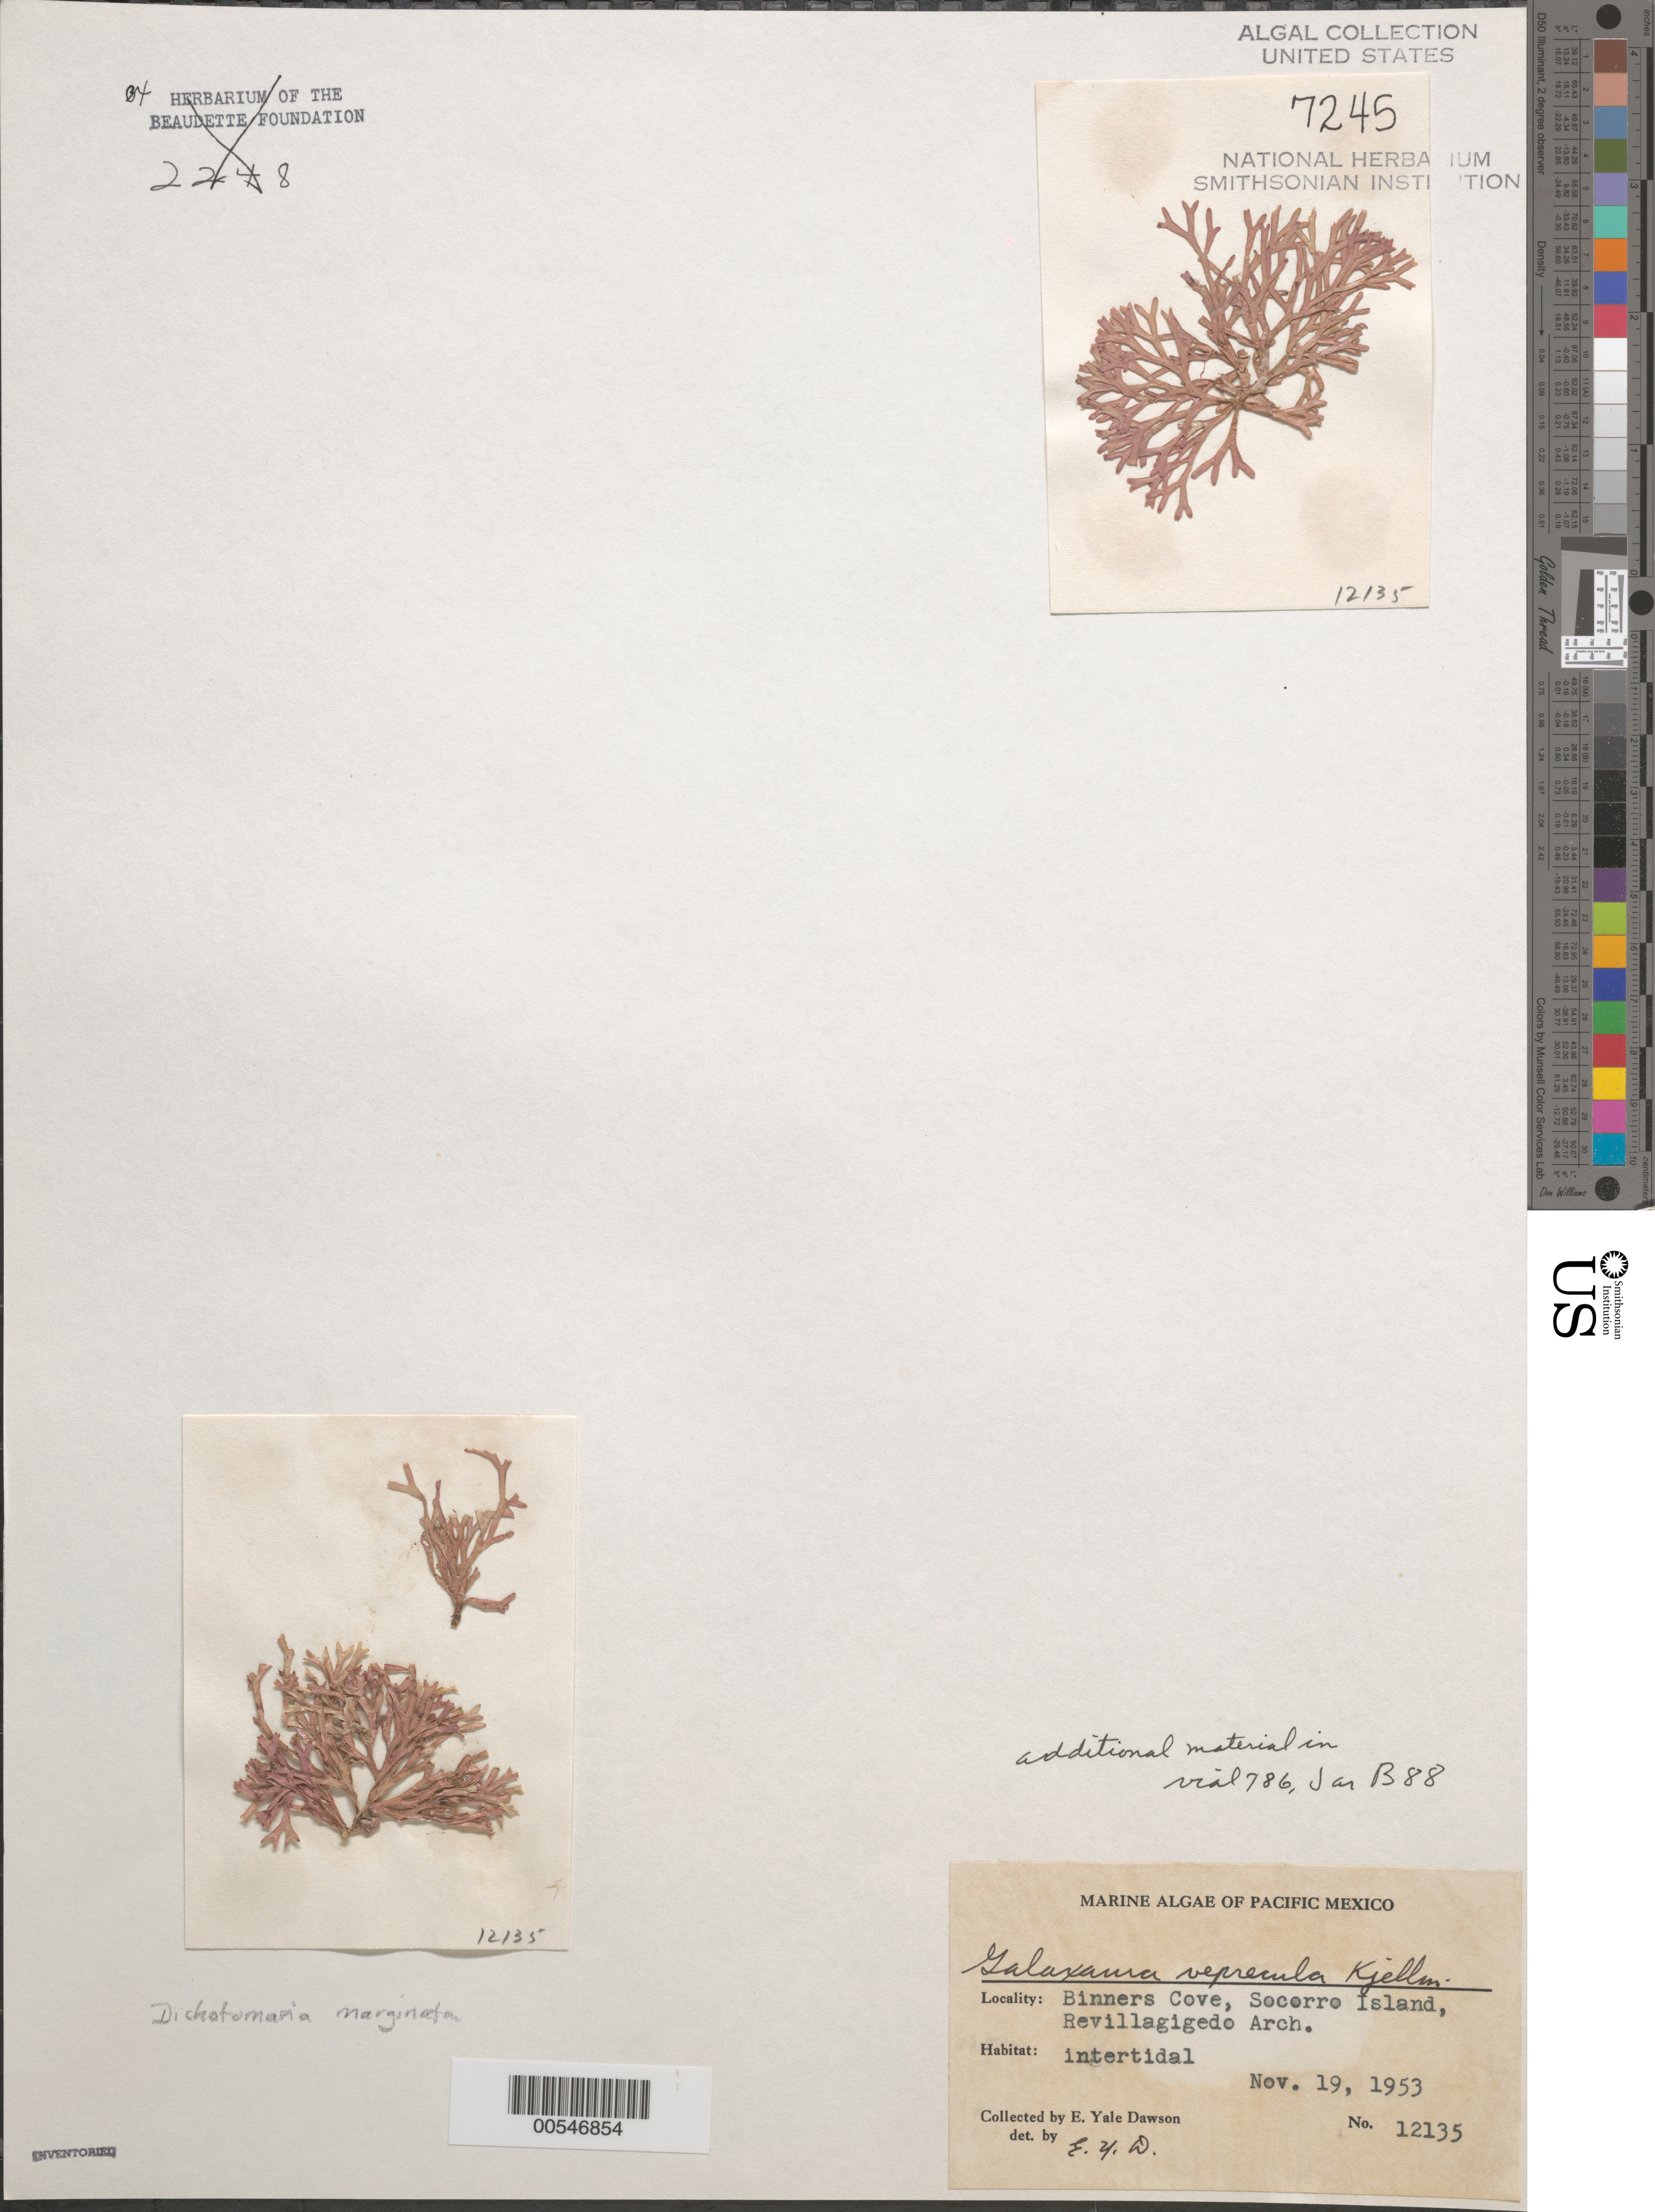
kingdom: Plantae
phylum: Rhodophyta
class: Florideophyceae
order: Nemaliales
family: Galaxauraceae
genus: Galaxaura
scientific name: Galaxaura marginata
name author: (J. Ellis & Sol.) J.V.Lamouroux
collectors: E. Y. Dawson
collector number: EYD 12135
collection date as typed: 19 Nov 1953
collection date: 1953-11-19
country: Mexico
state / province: Colima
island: Isla Socorro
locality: Binners Cove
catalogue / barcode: US 7245